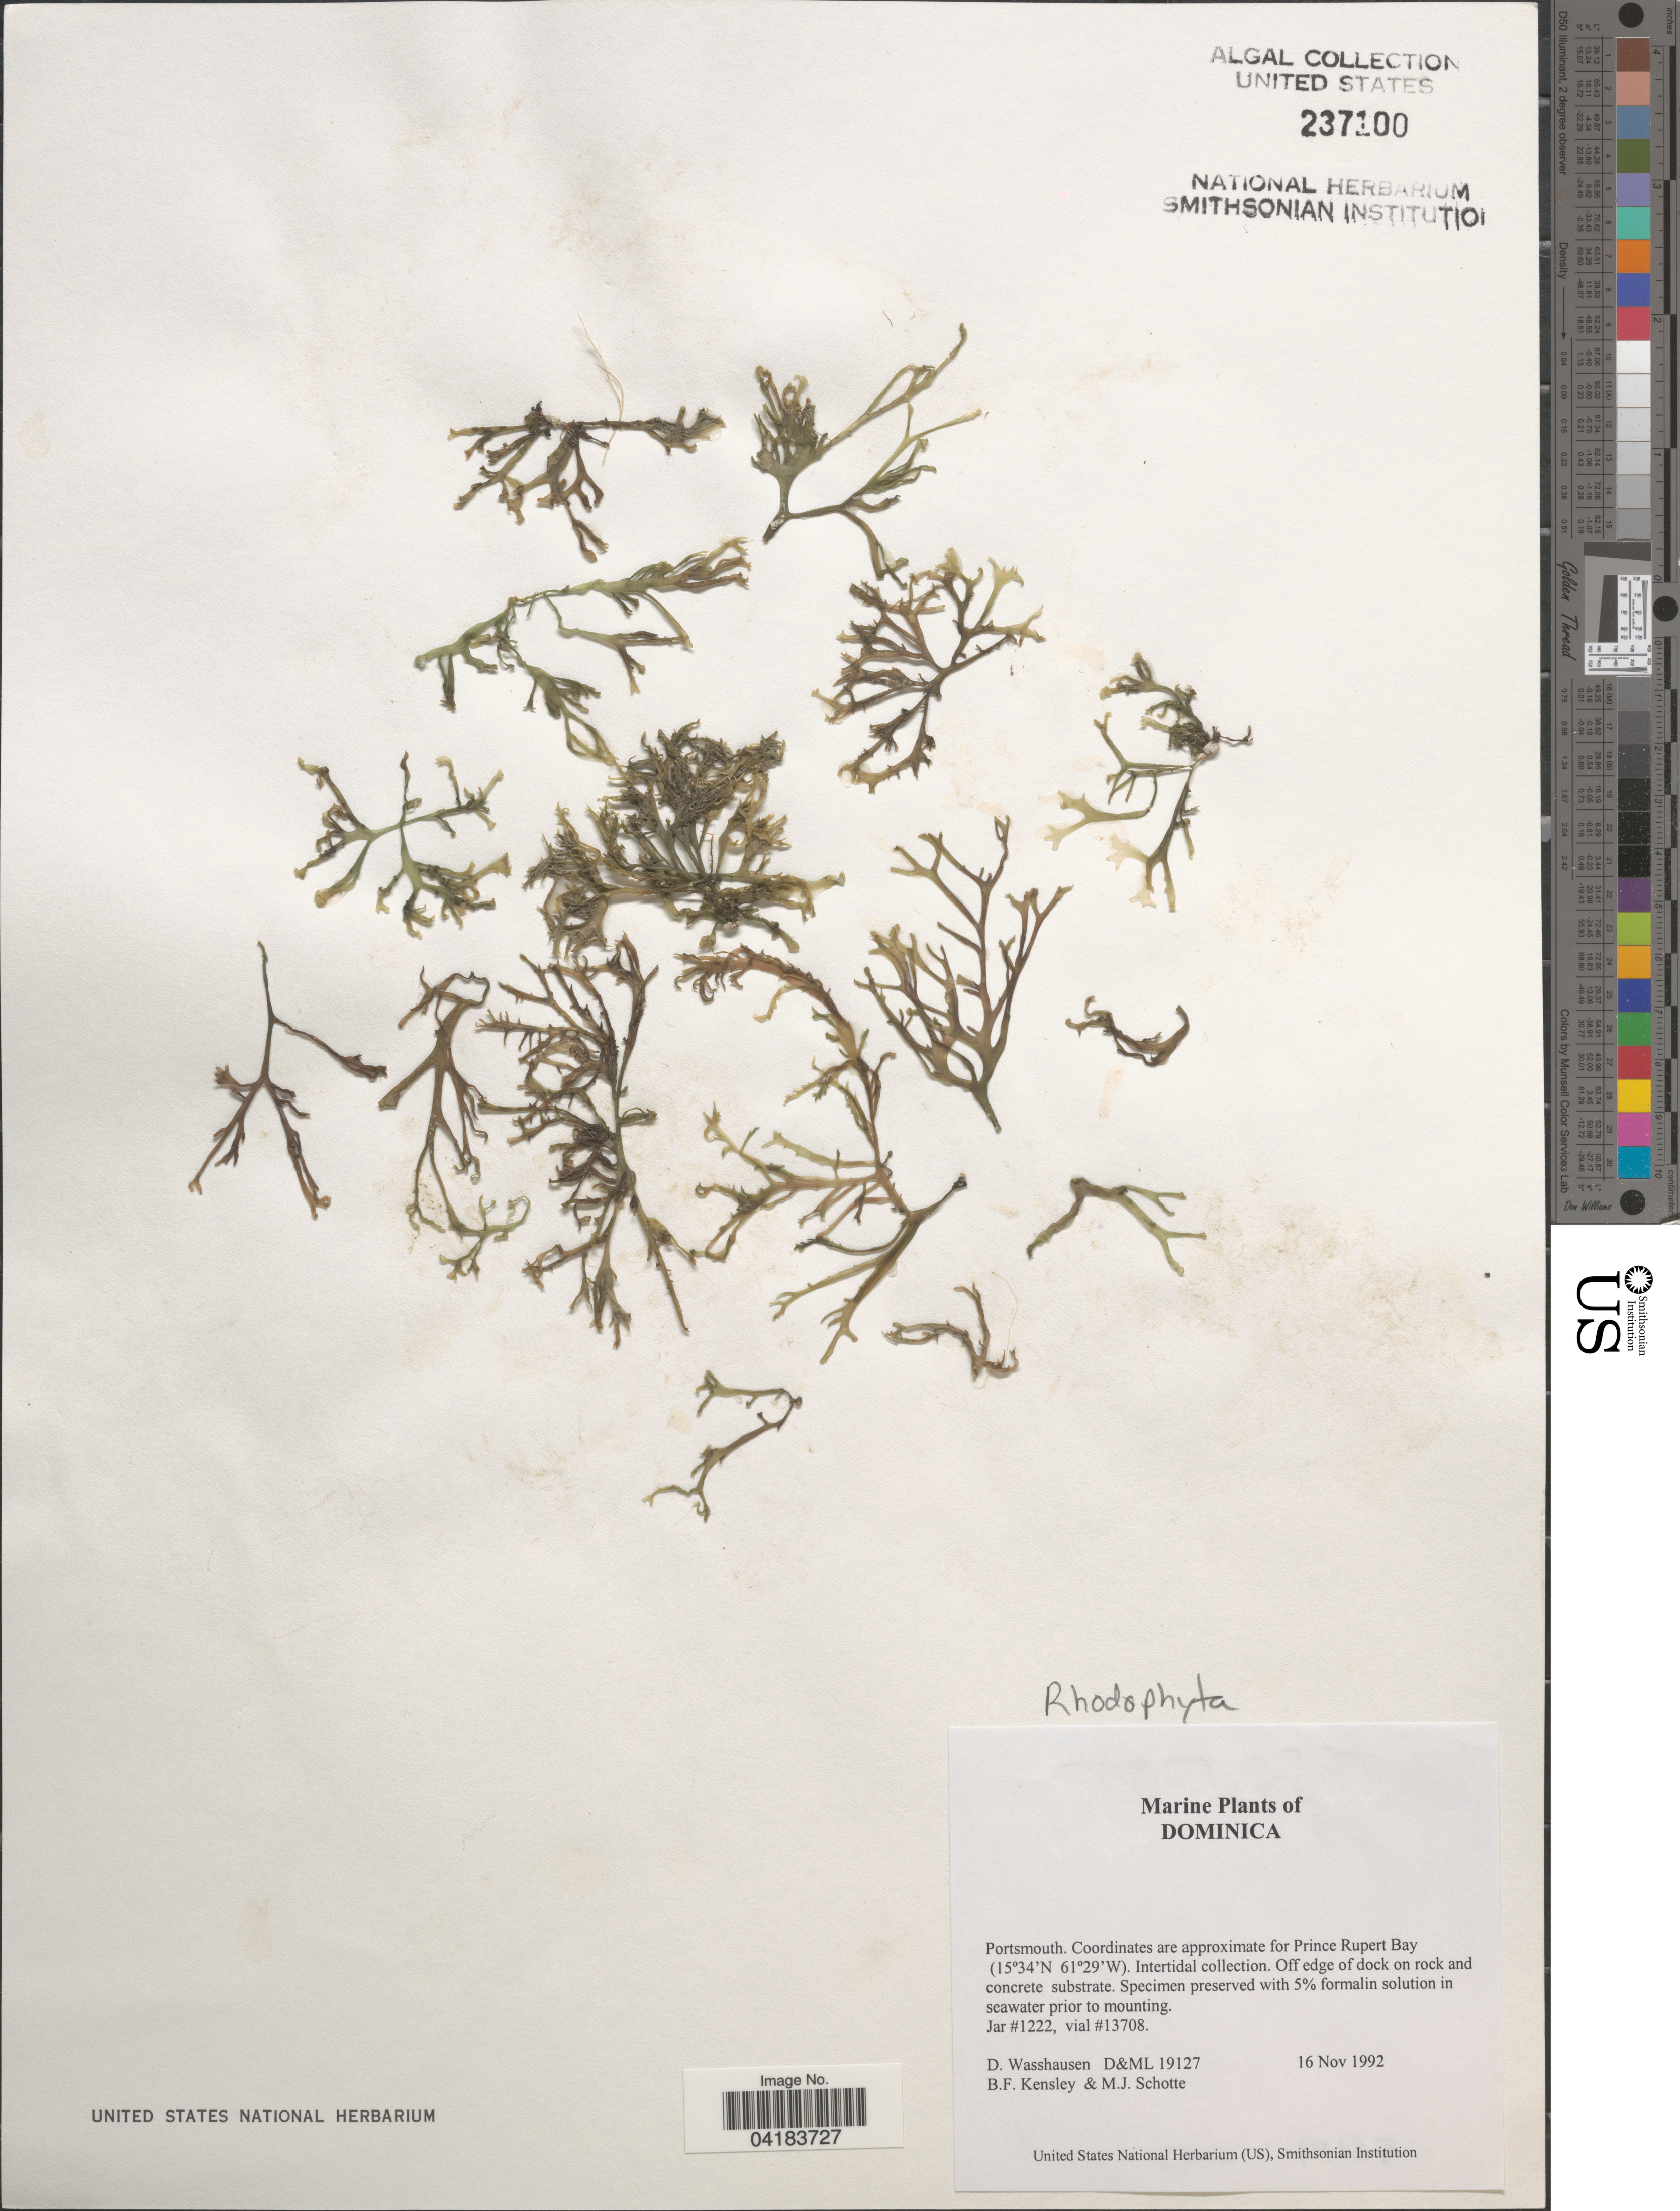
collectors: D. C. Wasshausen, B. Kensley & M. Schotte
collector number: D&ML19127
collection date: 1992-11-16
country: Dominica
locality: Portsmouth. Coordinates are approximate for Prince Rupert Bay.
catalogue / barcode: US 237100